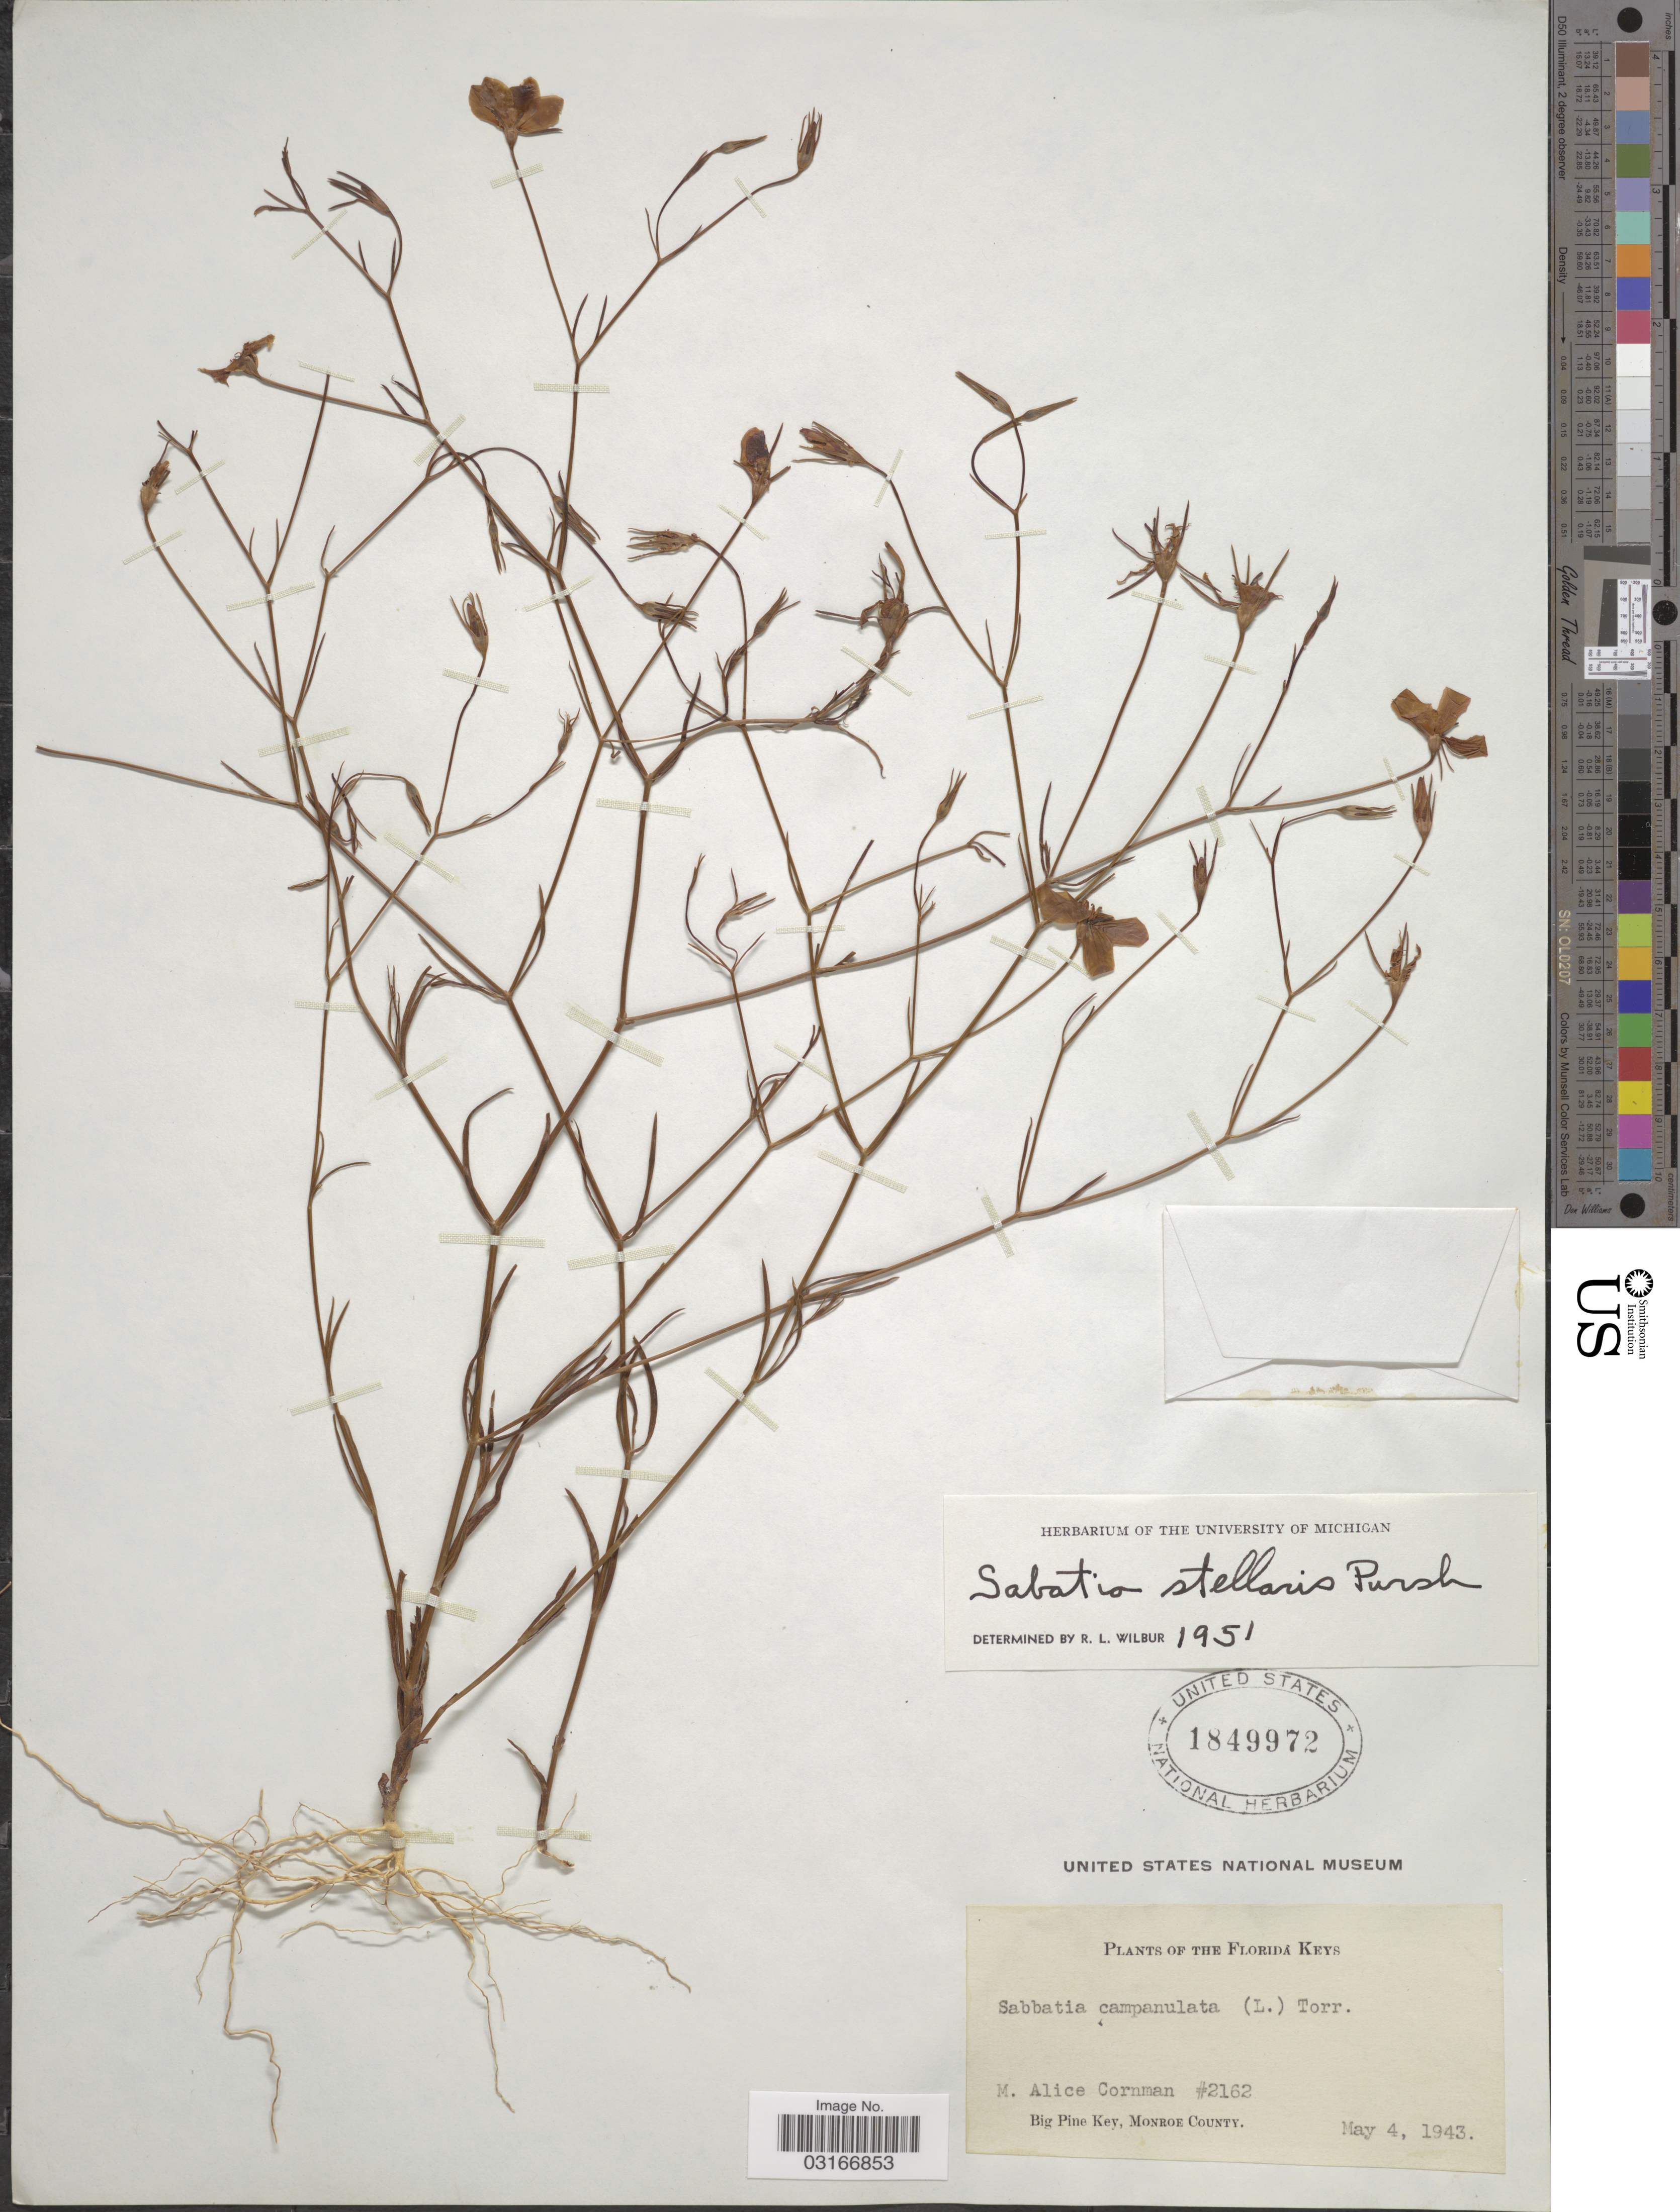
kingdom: Plantae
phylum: Tracheophyta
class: Magnoliopsida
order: Gentianales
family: Gentianaceae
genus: Sabatia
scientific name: Sabatia stellaris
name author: Pursh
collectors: M. Cornman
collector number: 2162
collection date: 1943-05-04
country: United States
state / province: Florida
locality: The Florida Keys. Big Pine Key, Monroe County.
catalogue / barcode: US 1849972